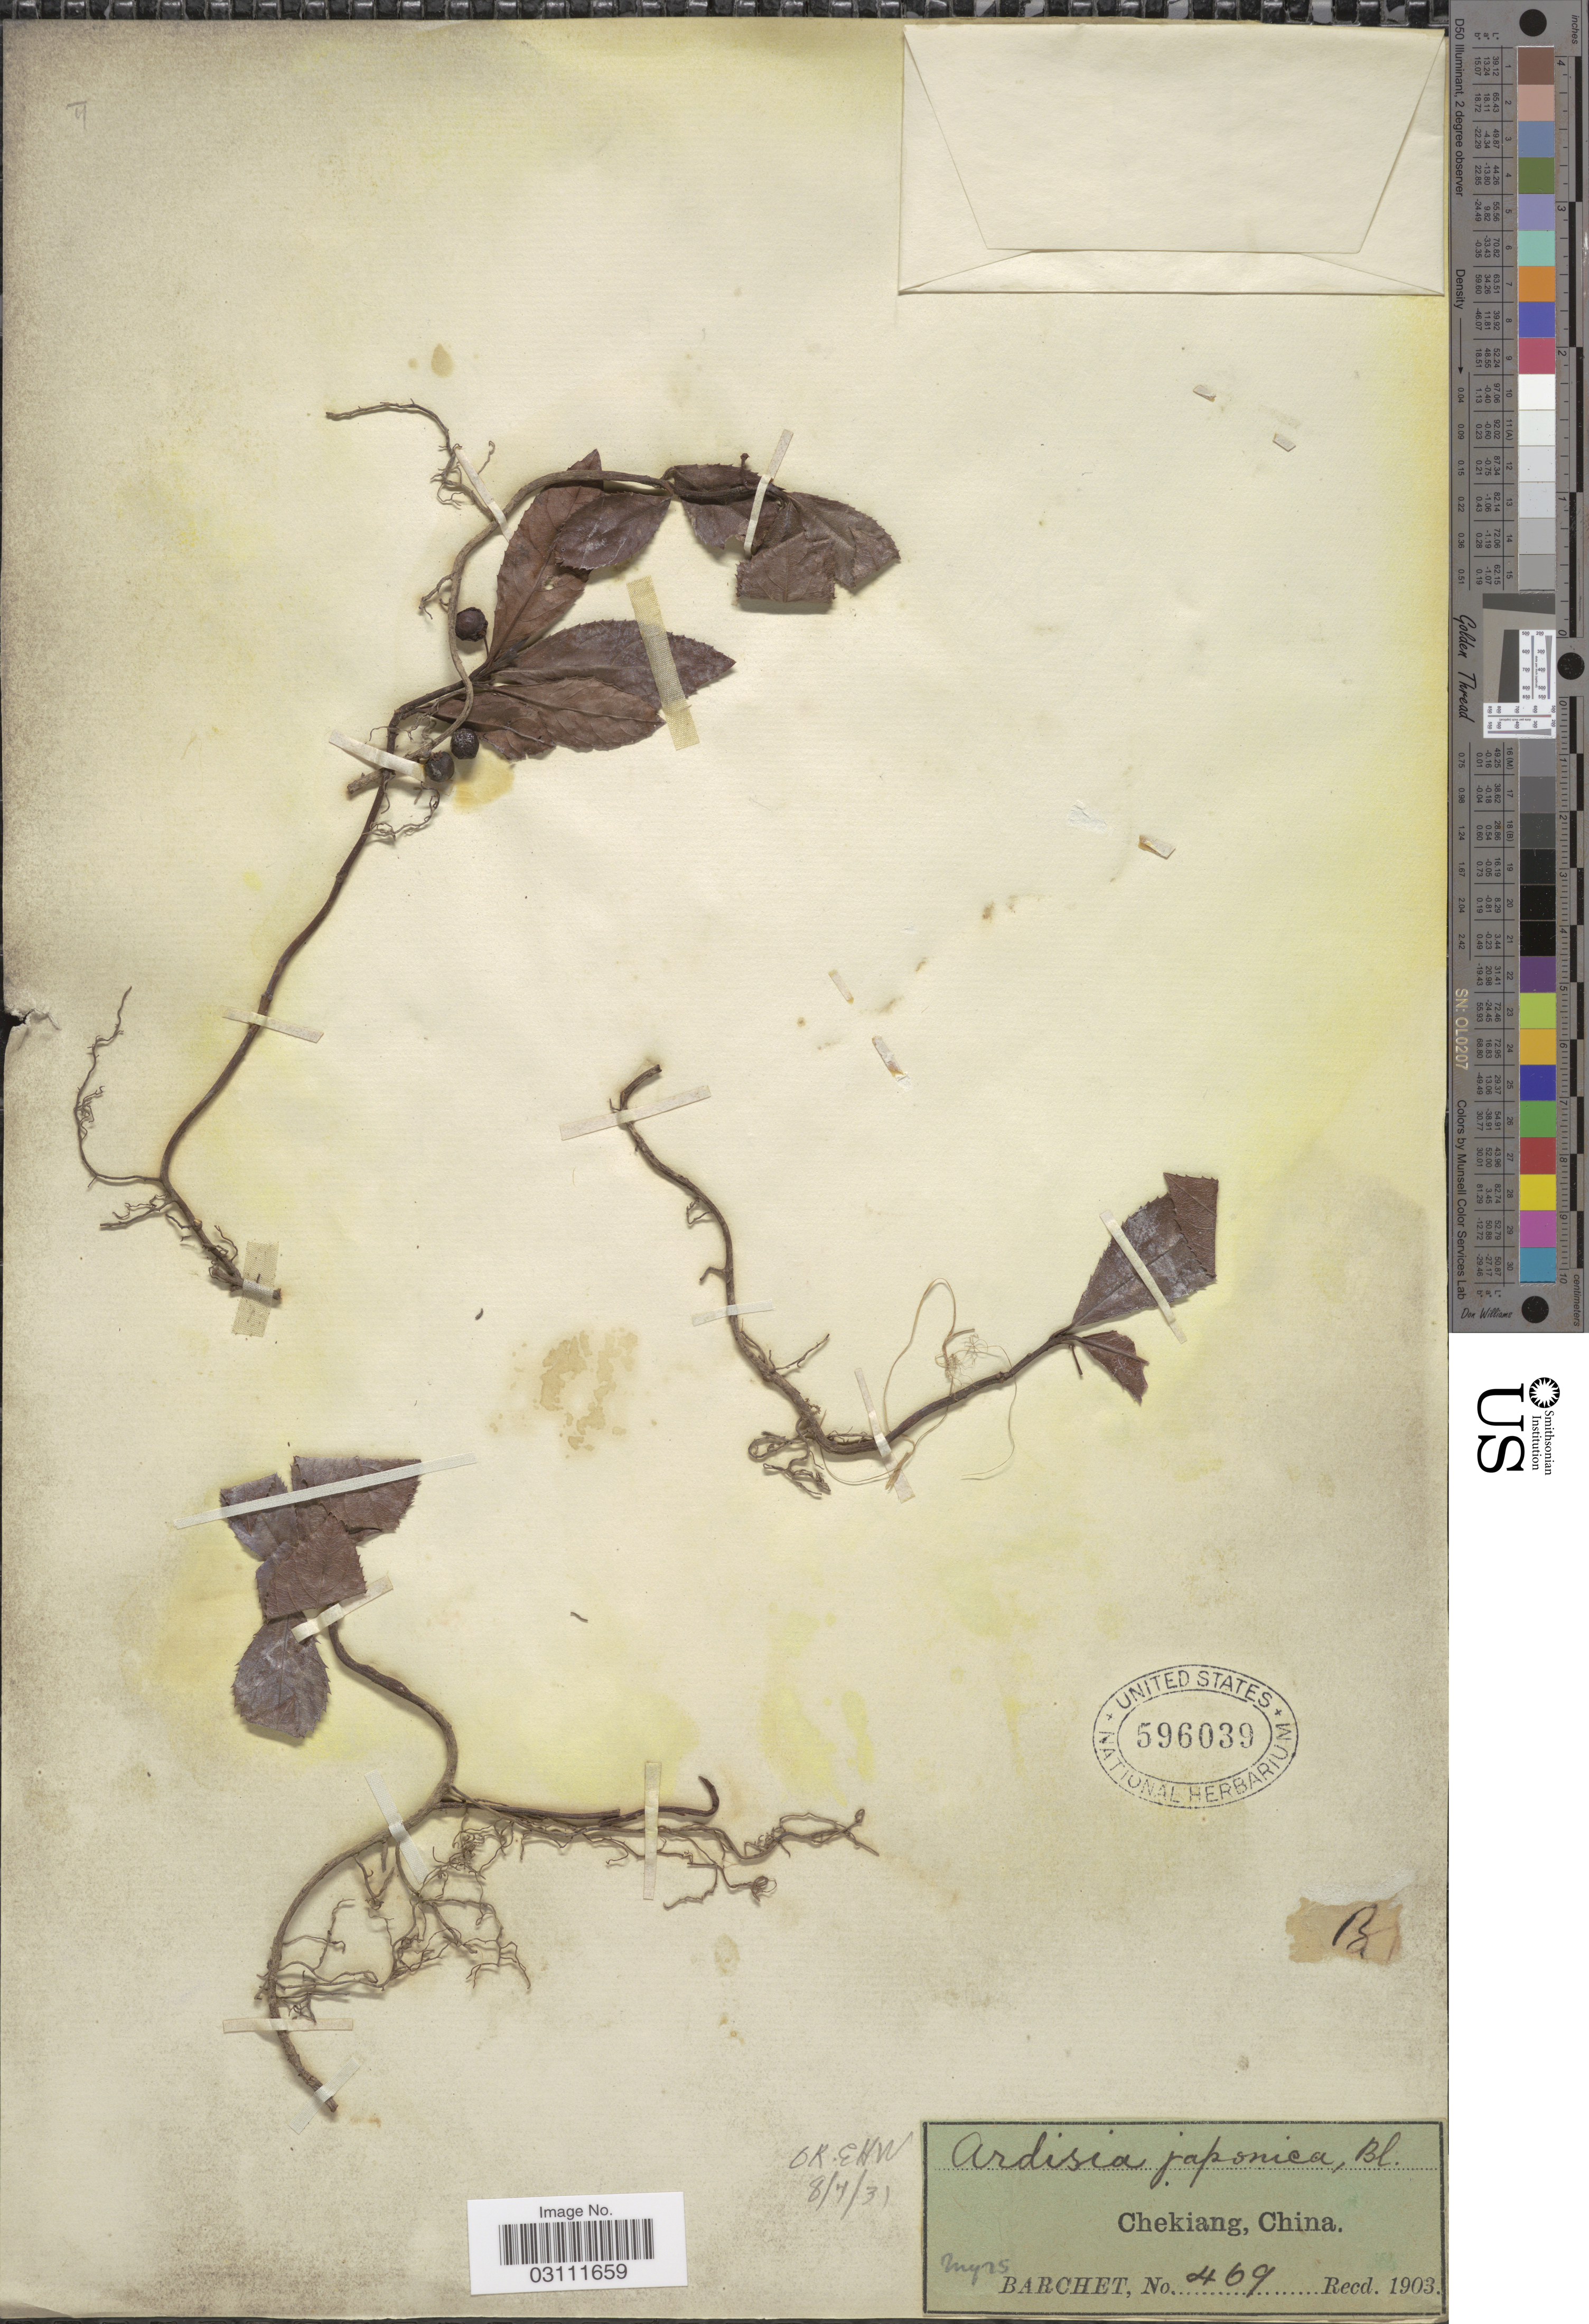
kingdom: Plantae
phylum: Tracheophyta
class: Magnoliopsida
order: Ericales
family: Primulaceae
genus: Ardisia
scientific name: Ardisia japonica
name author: (Thunb.) Blume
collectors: S. P. Barchet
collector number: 469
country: China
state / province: Zhejiang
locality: Chekiang, China.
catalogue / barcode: US 596039